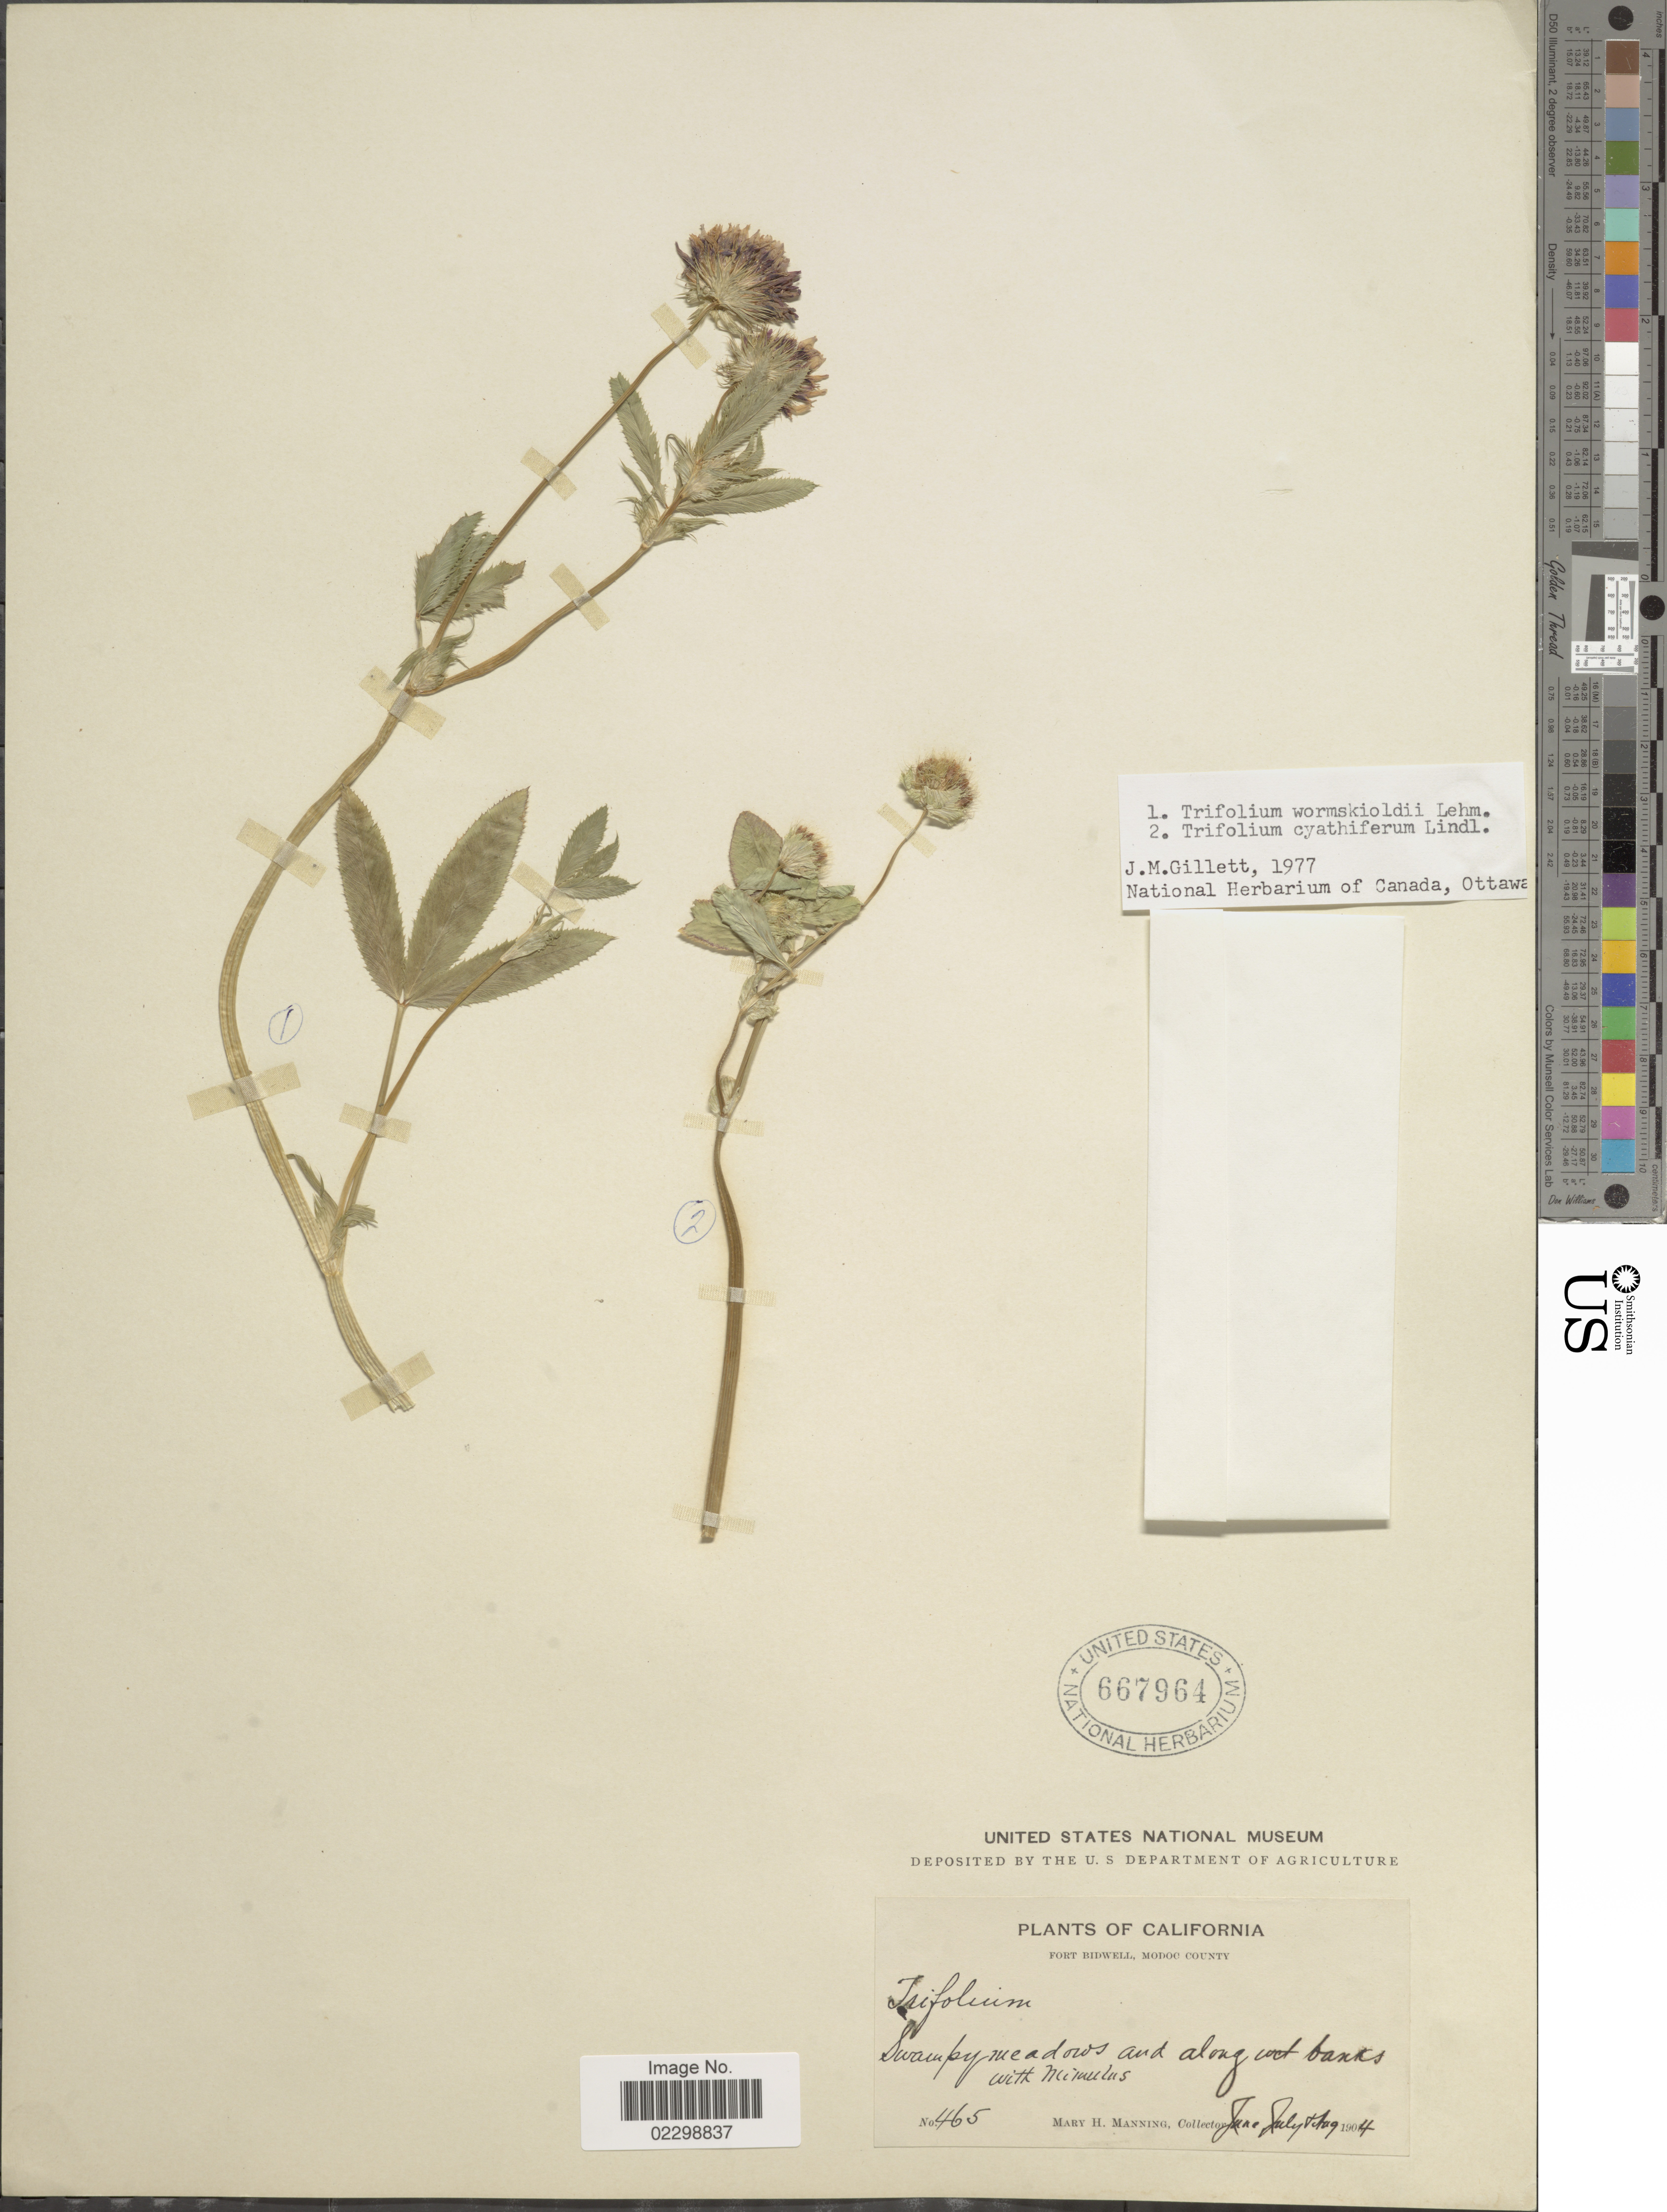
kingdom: Plantae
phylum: Tracheophyta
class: Magnoliopsida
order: Fabales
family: Fabaceae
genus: Trifolium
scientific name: Trifolium wormskioldii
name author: Lehm.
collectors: M. Manning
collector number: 465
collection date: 1904-06/1904-08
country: United States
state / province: California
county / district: Modoc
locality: Fort Bidwell, Modoc County, swampy meadows and along wet banks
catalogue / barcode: US 667964